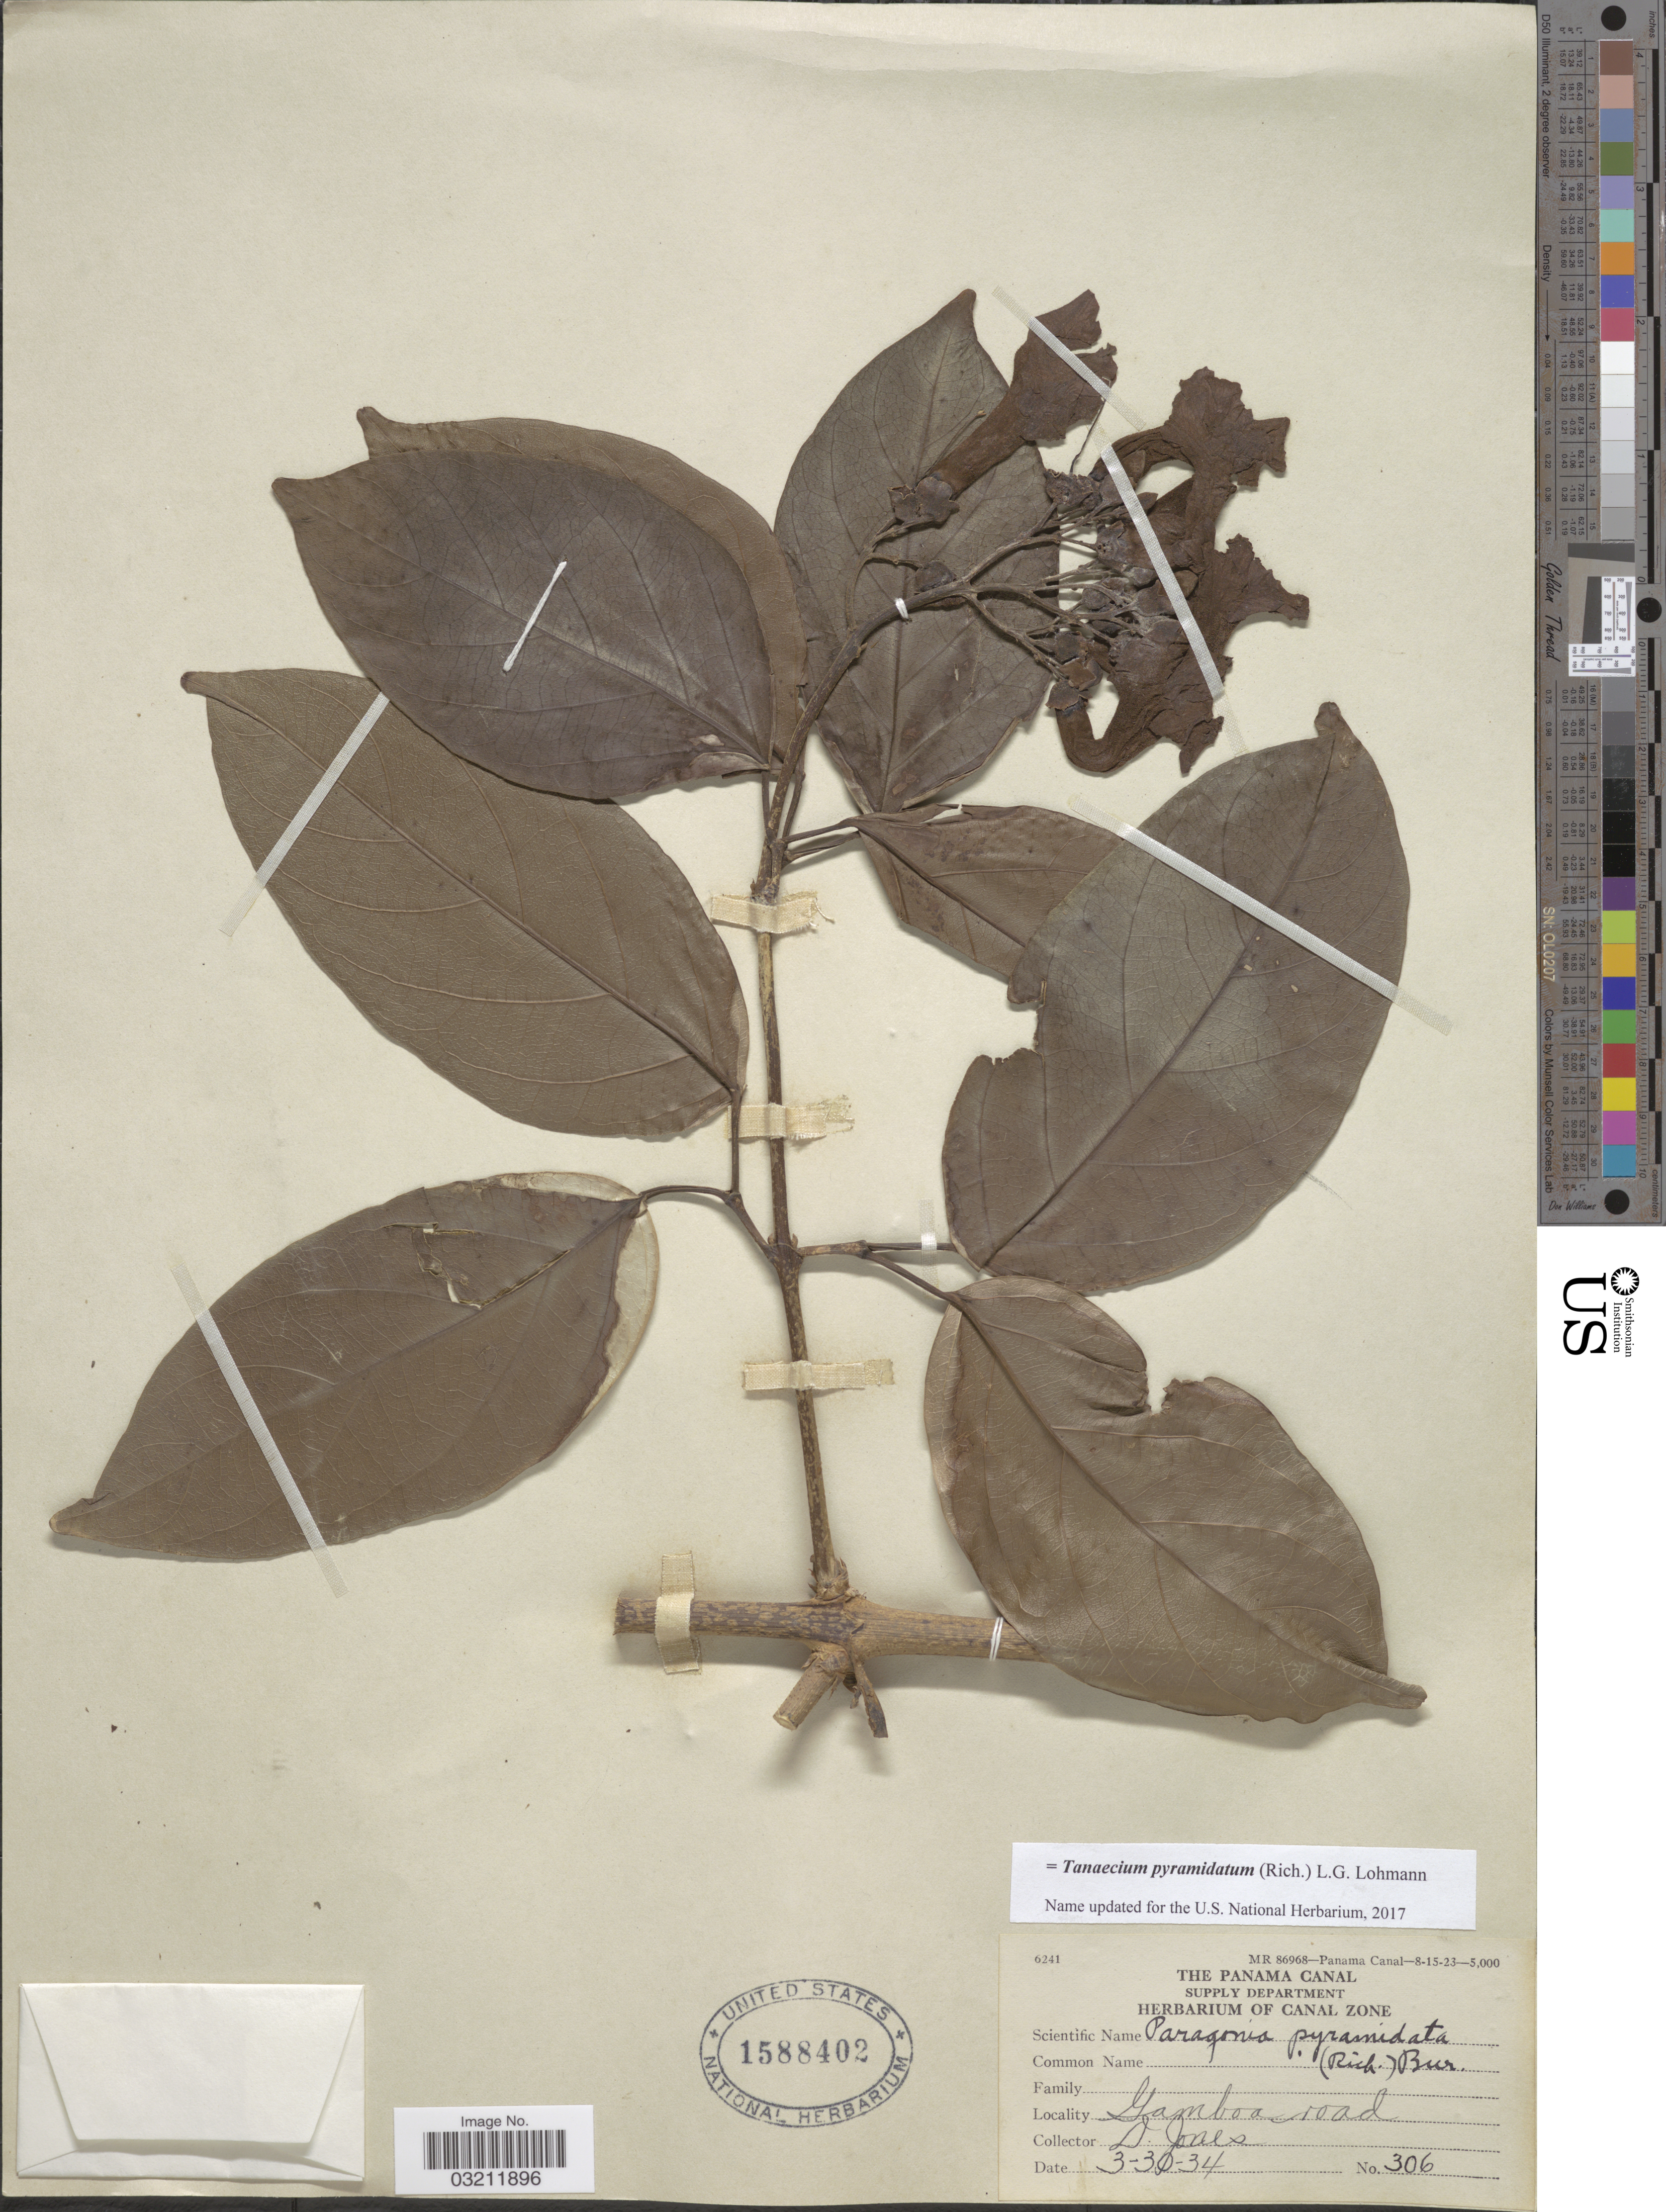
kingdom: Plantae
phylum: Tracheophyta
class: Magnoliopsida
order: Lamiales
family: Bignoniaceae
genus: Tanaecium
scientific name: Tanaecium pyramidatum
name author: (Rich.) L.G. Lohmann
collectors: D. Jones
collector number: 306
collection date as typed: Transcribed d/m/y: 30/3/34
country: Panama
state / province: Colón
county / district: Canal Zone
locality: Gamboa road.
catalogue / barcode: US 1588402